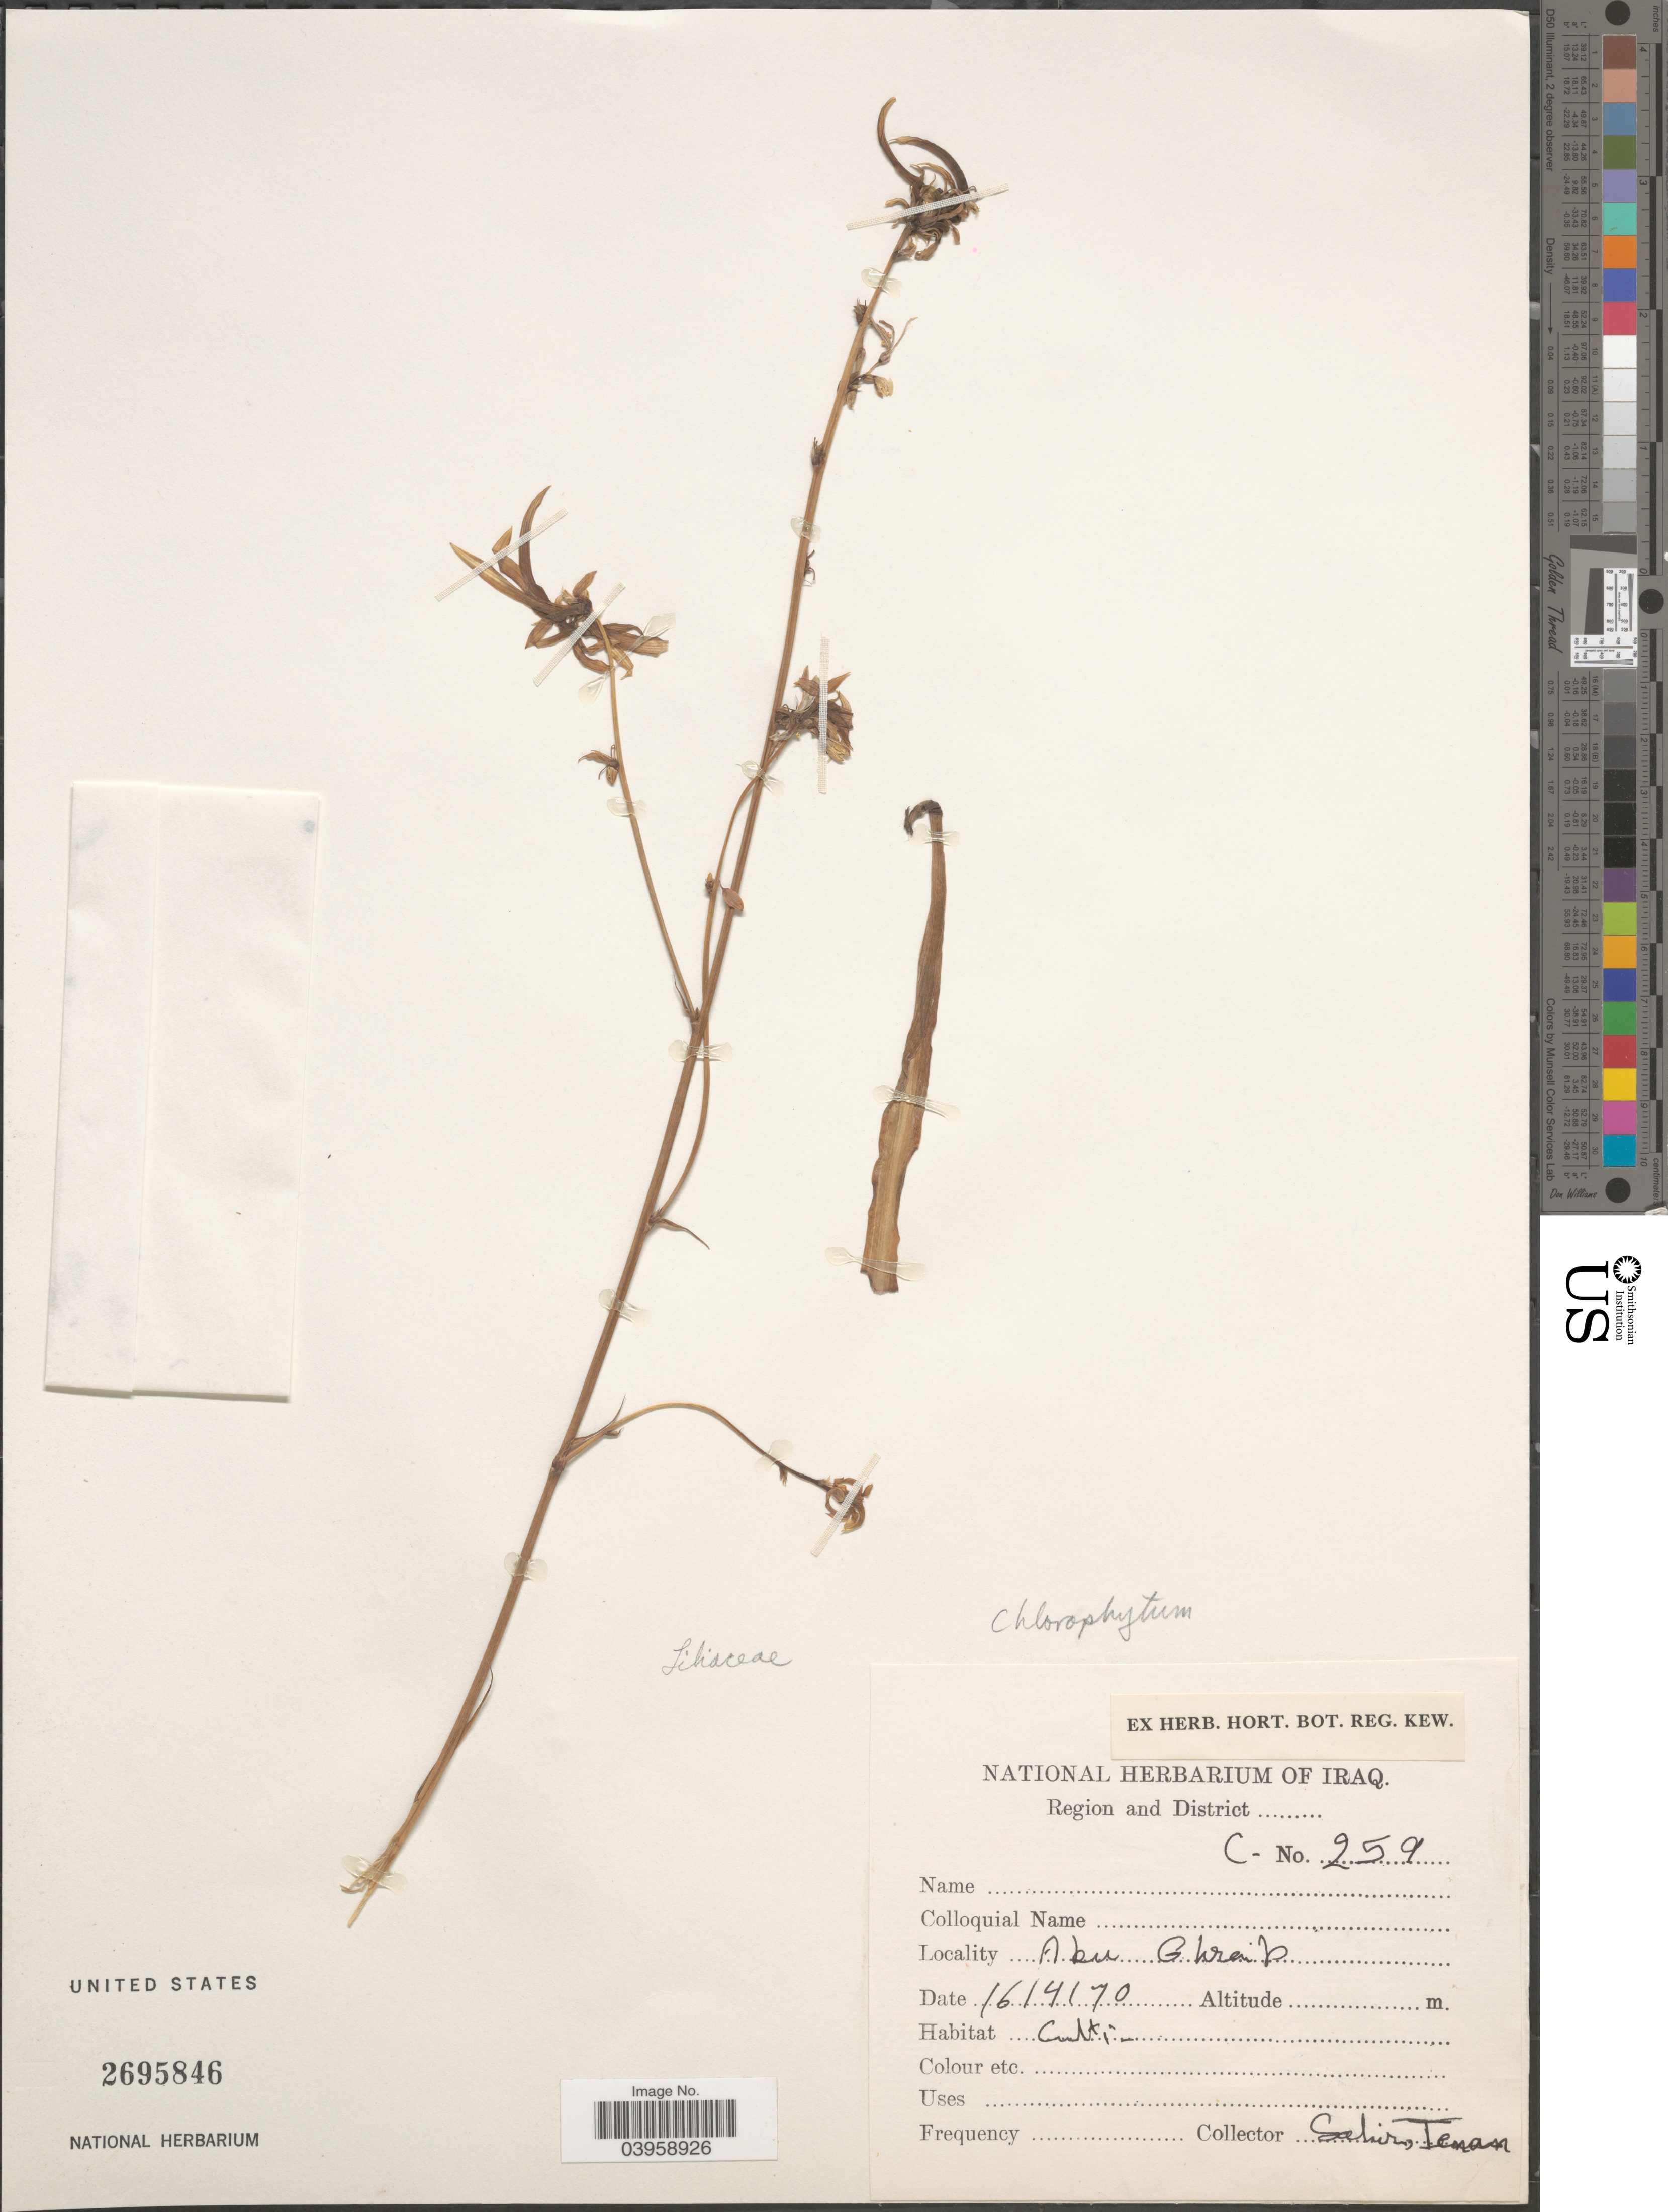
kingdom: Plantae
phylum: Tracheophyta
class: Liliopsida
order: Asparagales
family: Asparagaceae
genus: Chlorophytum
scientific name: Chlorophytum sp.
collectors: -. Sahira & Tenan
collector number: C-259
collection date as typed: Transcribed d/m/y: 16/4/70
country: Iraq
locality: Abu Ghraib.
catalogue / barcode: US 2695846